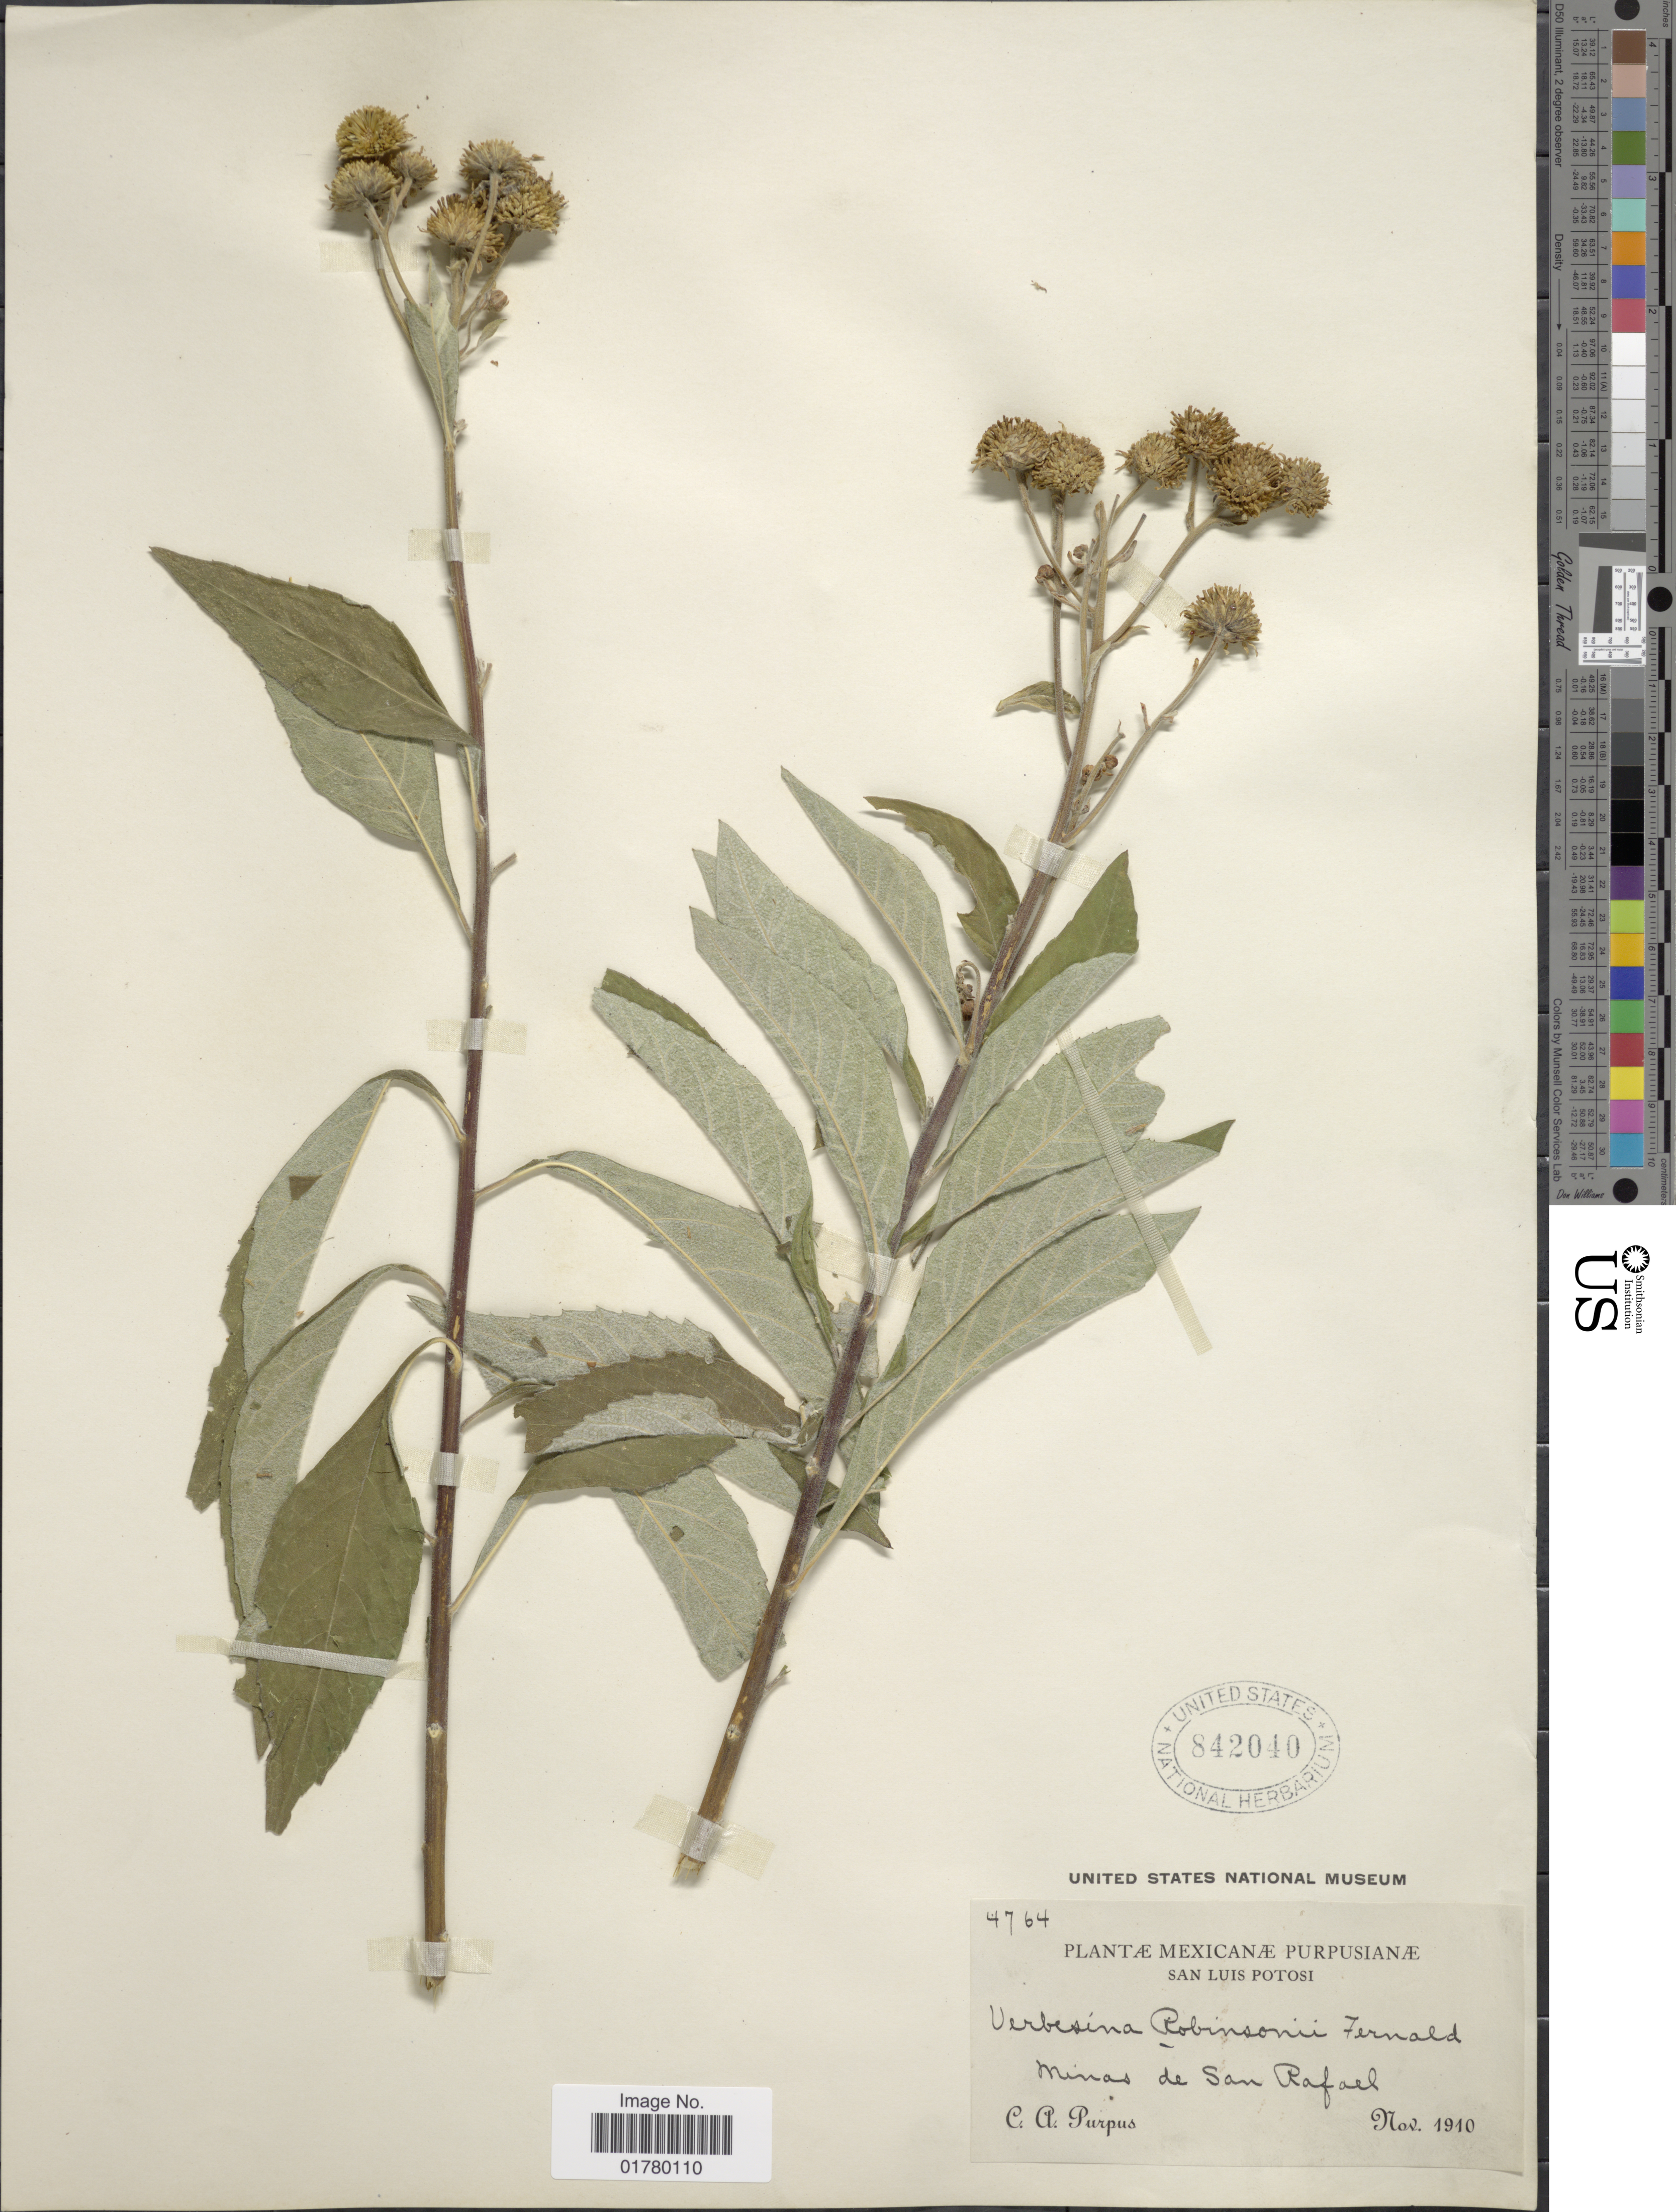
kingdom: Plantae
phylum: Tracheophyta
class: Magnoliopsida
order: Asterales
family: Asteraceae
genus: Verbesina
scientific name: Verbesina robinsonii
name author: (Klatt) Fernald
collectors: C. A. Purpus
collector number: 4764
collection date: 1910-11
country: Mexico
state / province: San Luis Potosí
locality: Minas de San Rafael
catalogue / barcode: US 842040